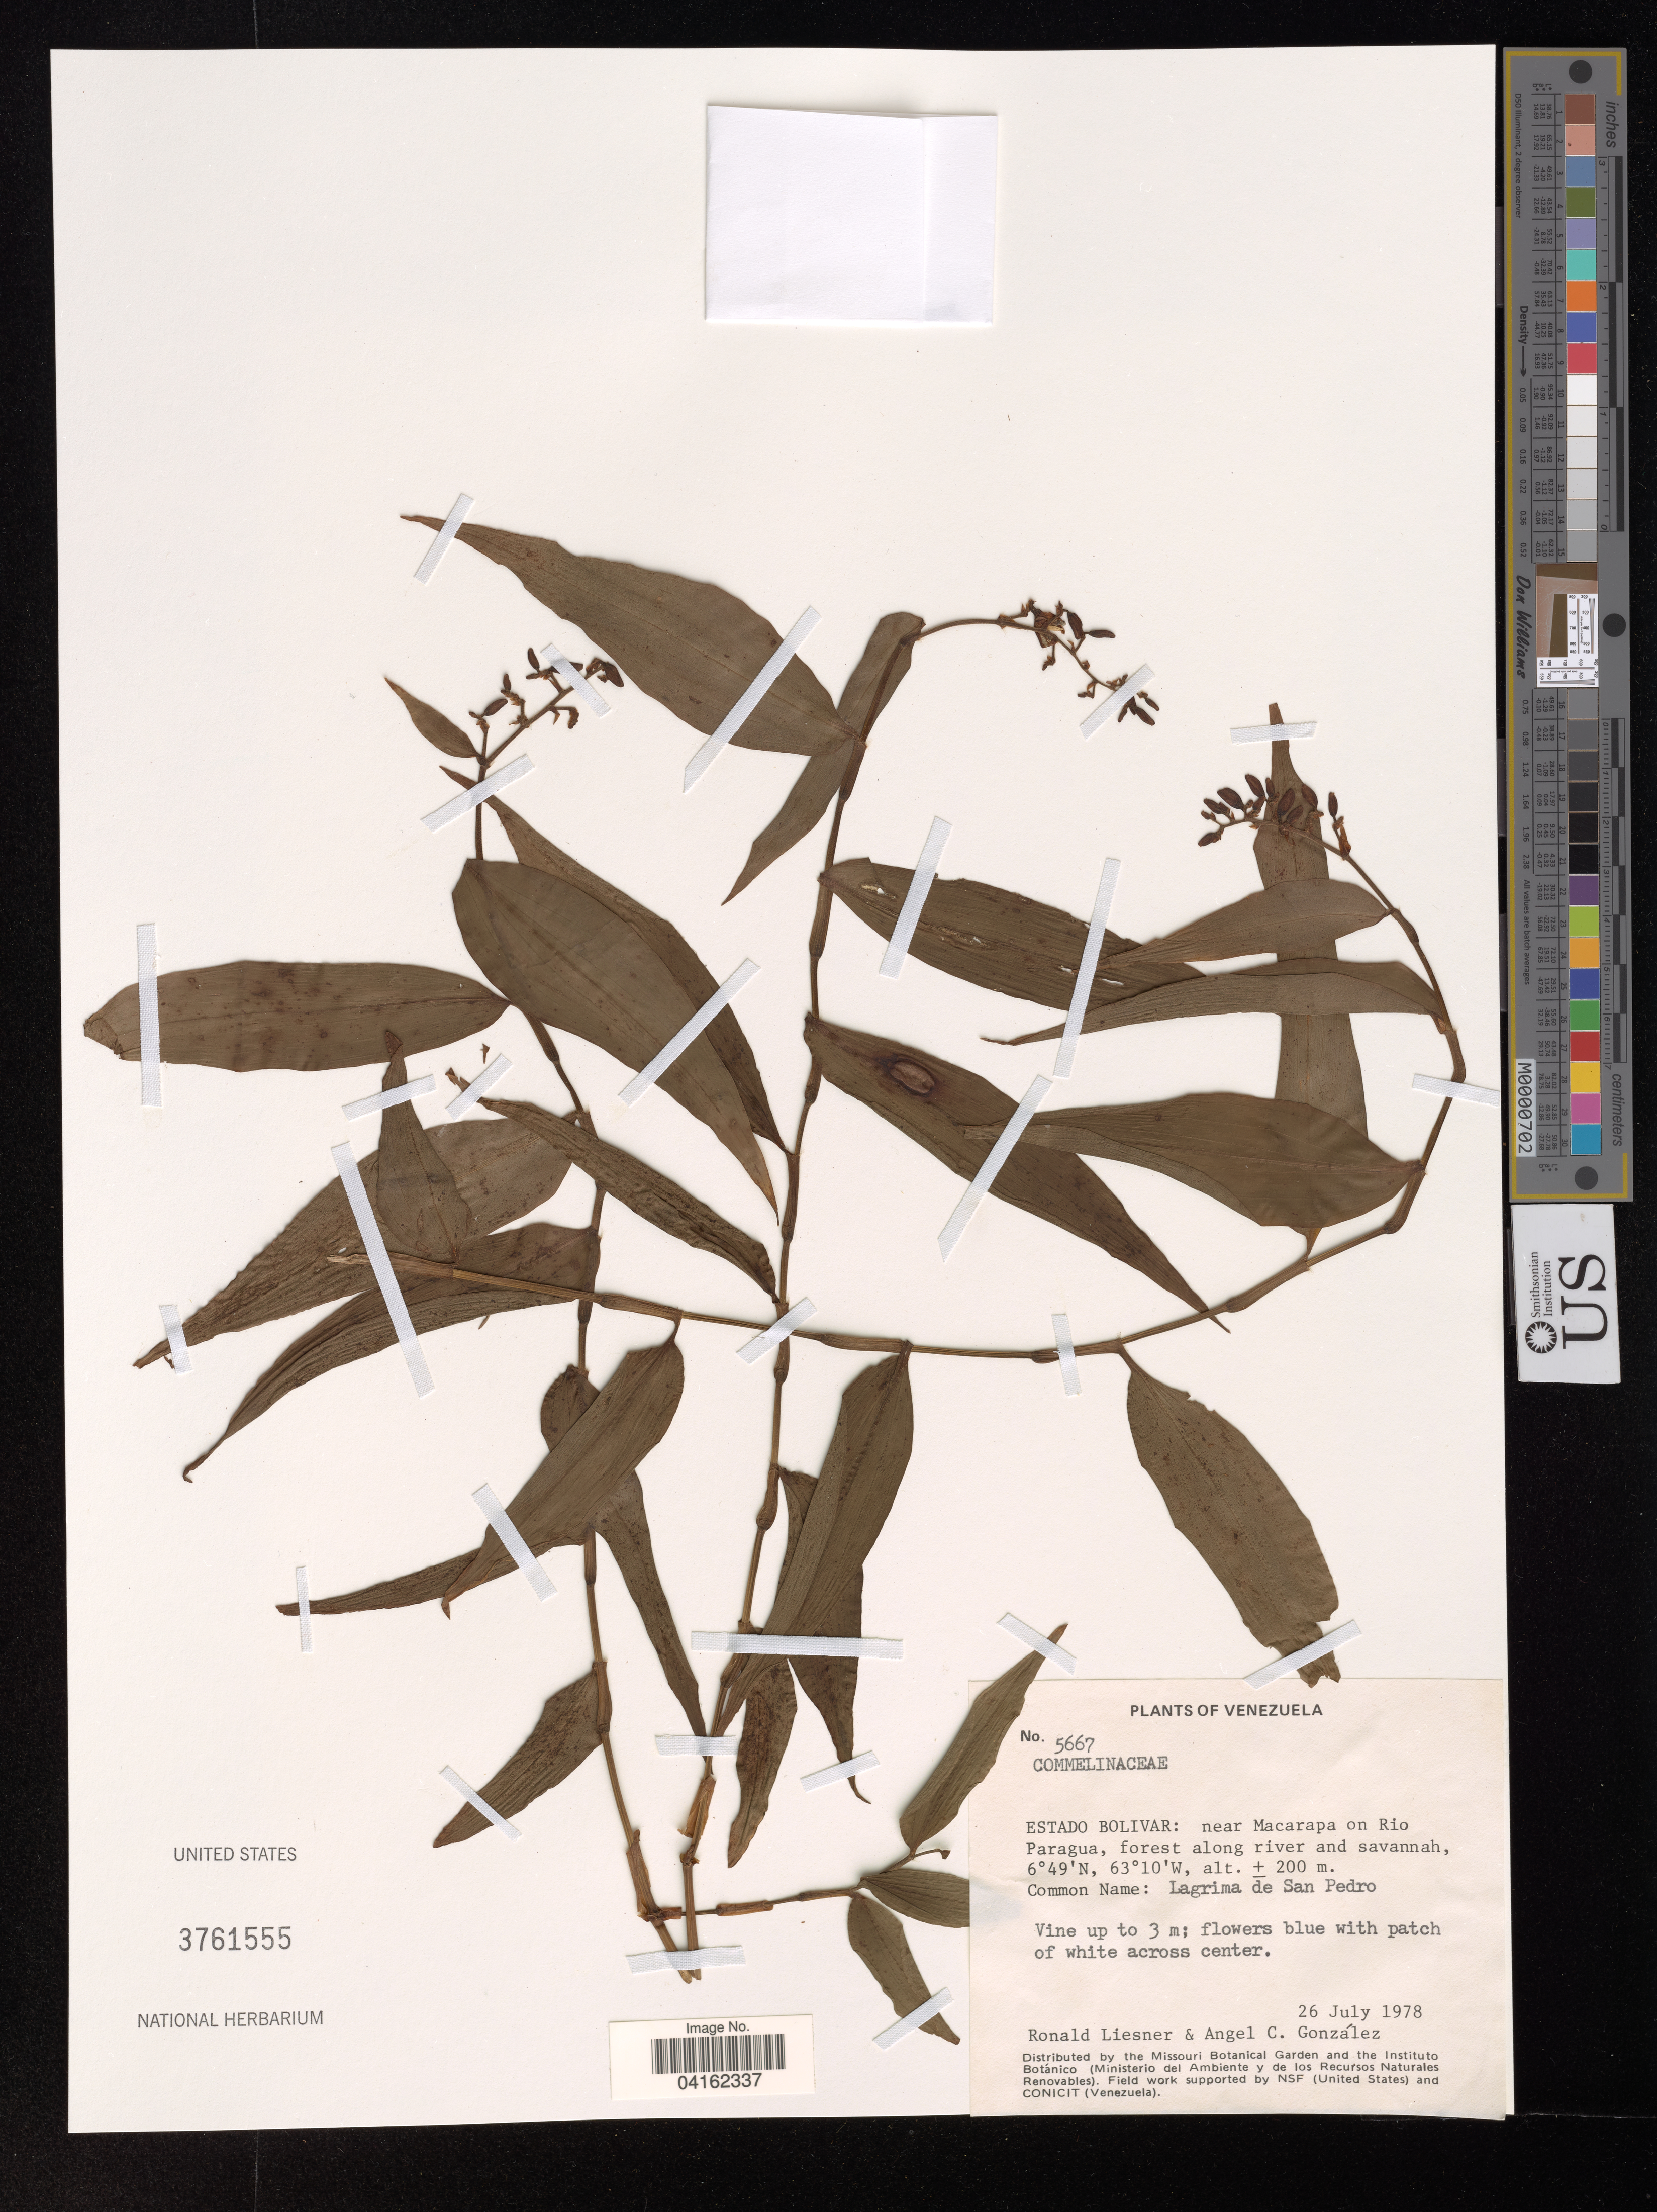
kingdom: Plantae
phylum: Tracheophyta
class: Liliopsida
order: Commelinales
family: Commelinaceae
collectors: R. L. Liesner & A. C. González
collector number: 5667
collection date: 1978-07-26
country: Venezuela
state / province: Bolivar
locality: Near Macarapa on Rio Paragua.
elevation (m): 200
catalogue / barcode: US 3761555